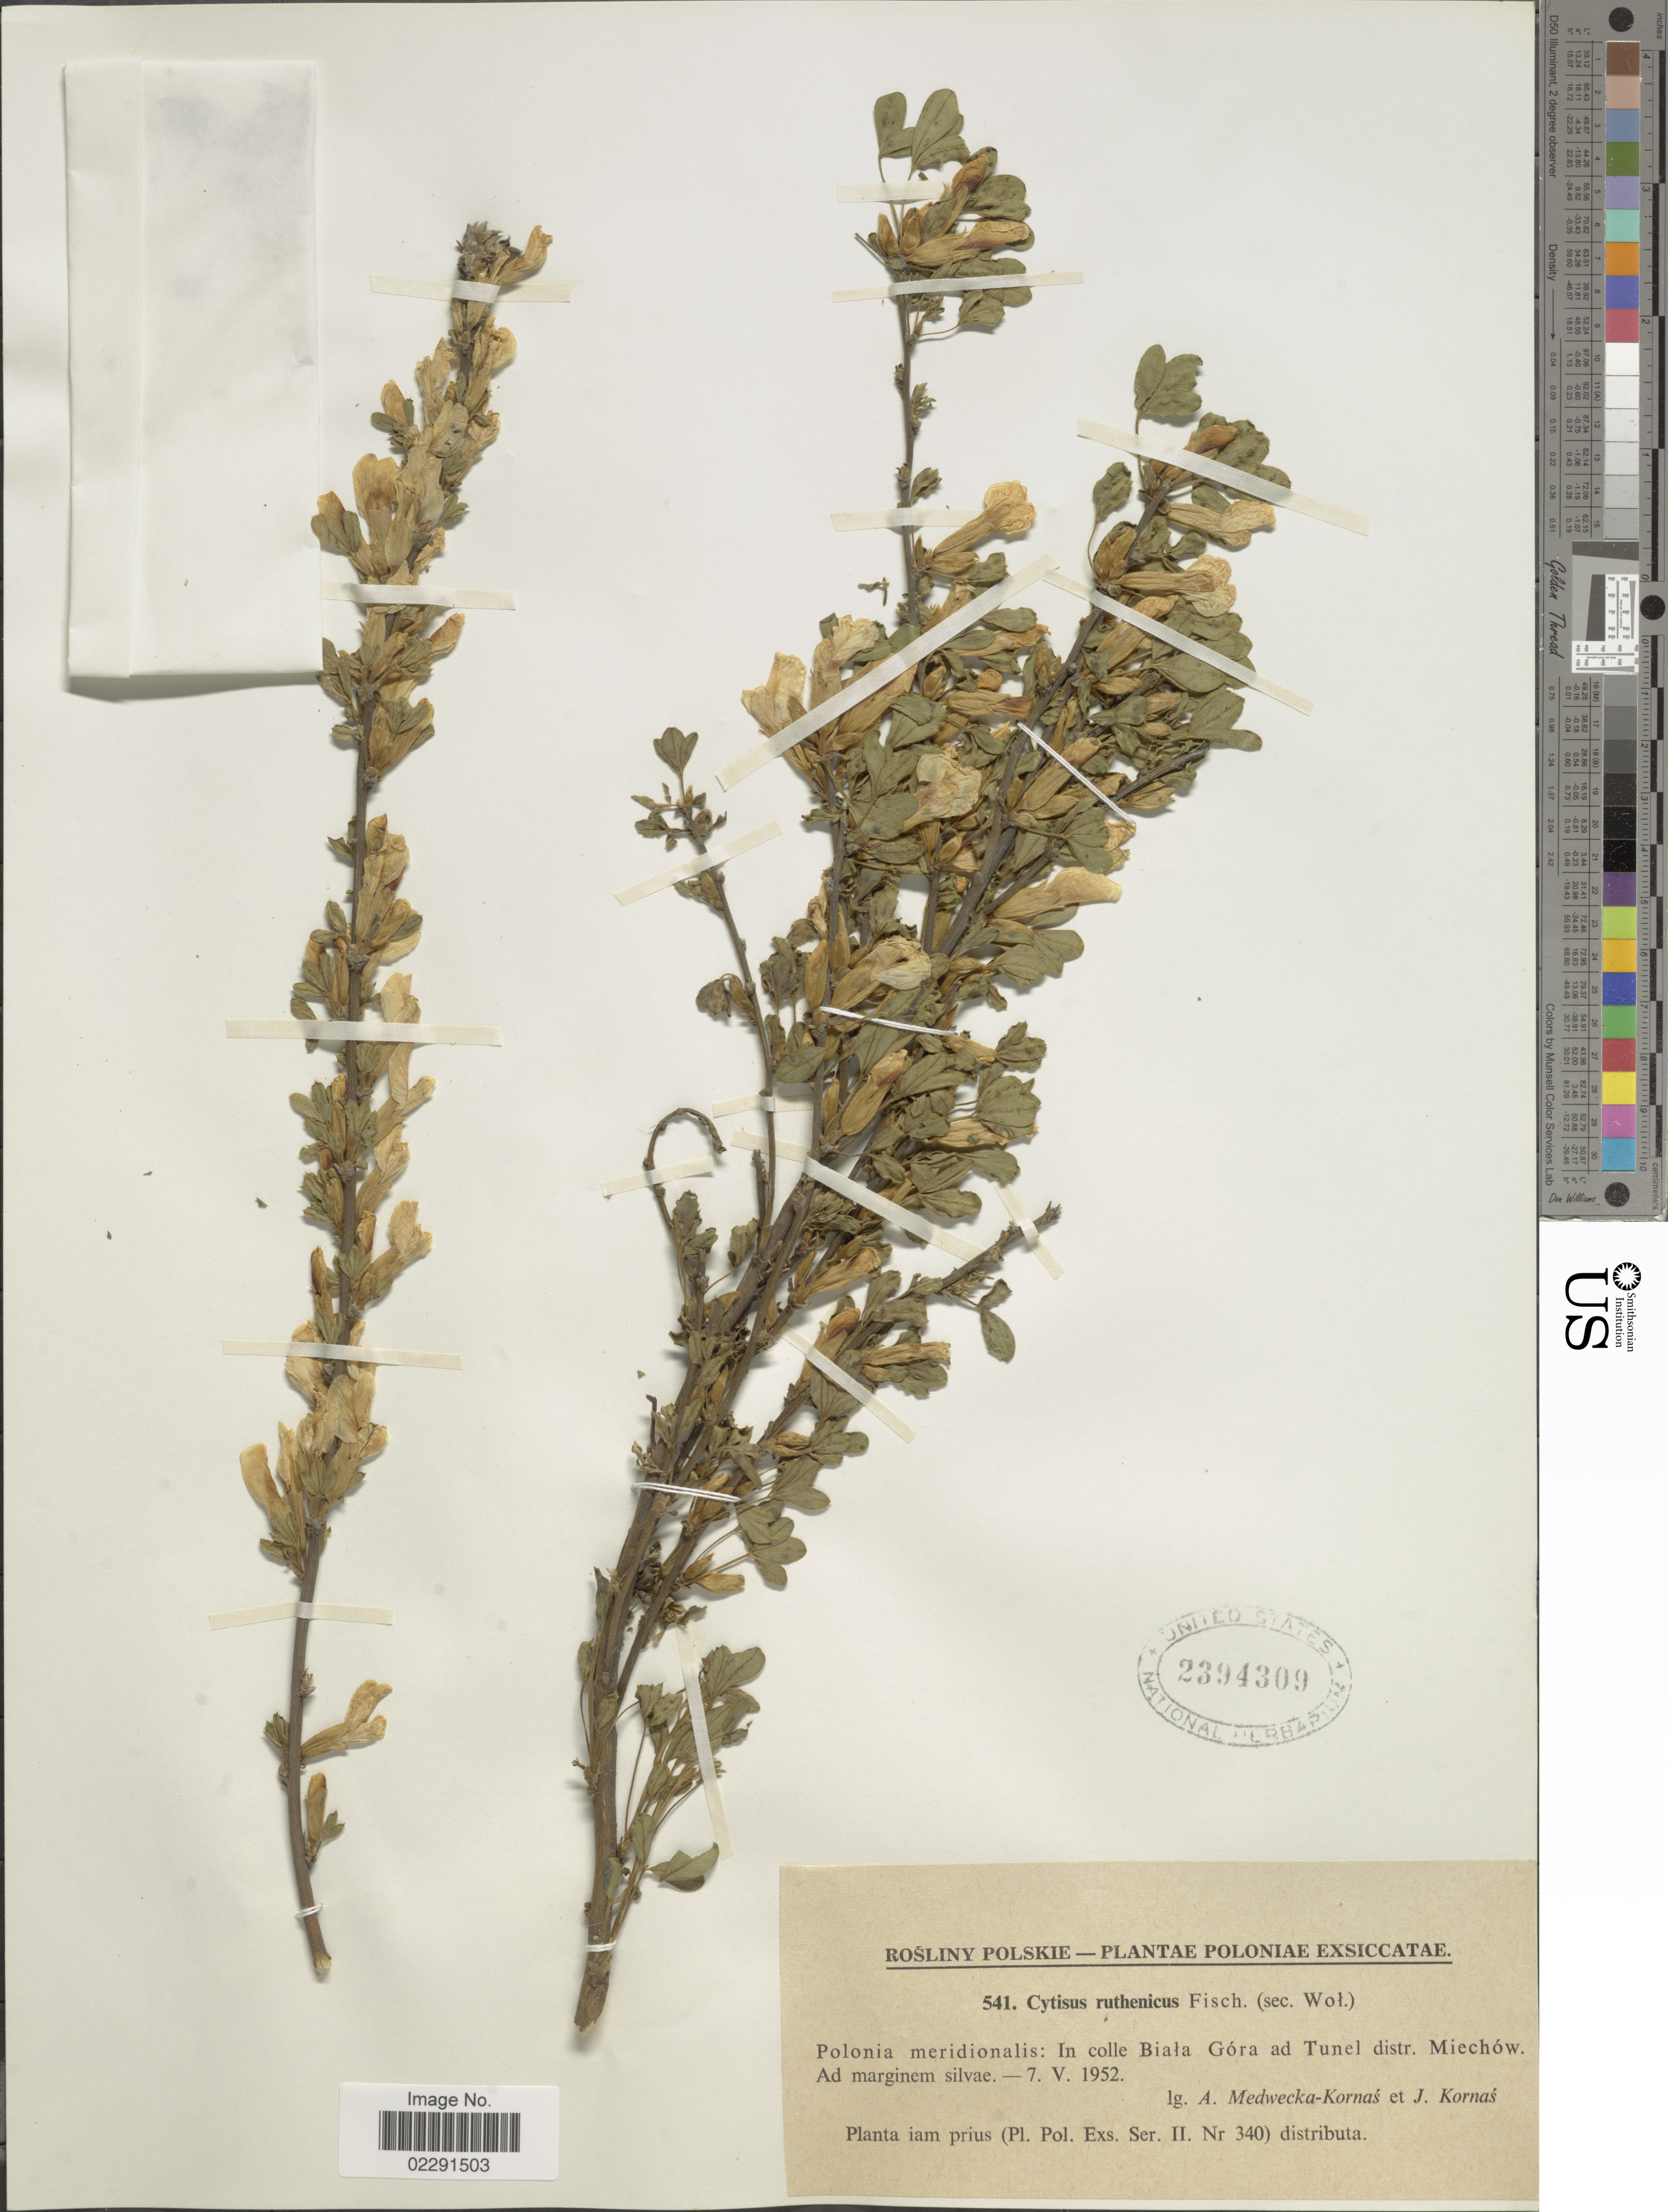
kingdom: Plantae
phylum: Tracheophyta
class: Magnoliopsida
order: Fabales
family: Fabaceae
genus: Cytisus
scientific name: Cytisus ruthenicus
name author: Wol.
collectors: A. Kmedwecka-Kornas & J. Kornas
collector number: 541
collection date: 1952-05-07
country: Poland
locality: Polonia meridionalis: in colle Biala Gora ad Tunel distr. Miechow, ad marginem silvae.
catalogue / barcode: US 2394309